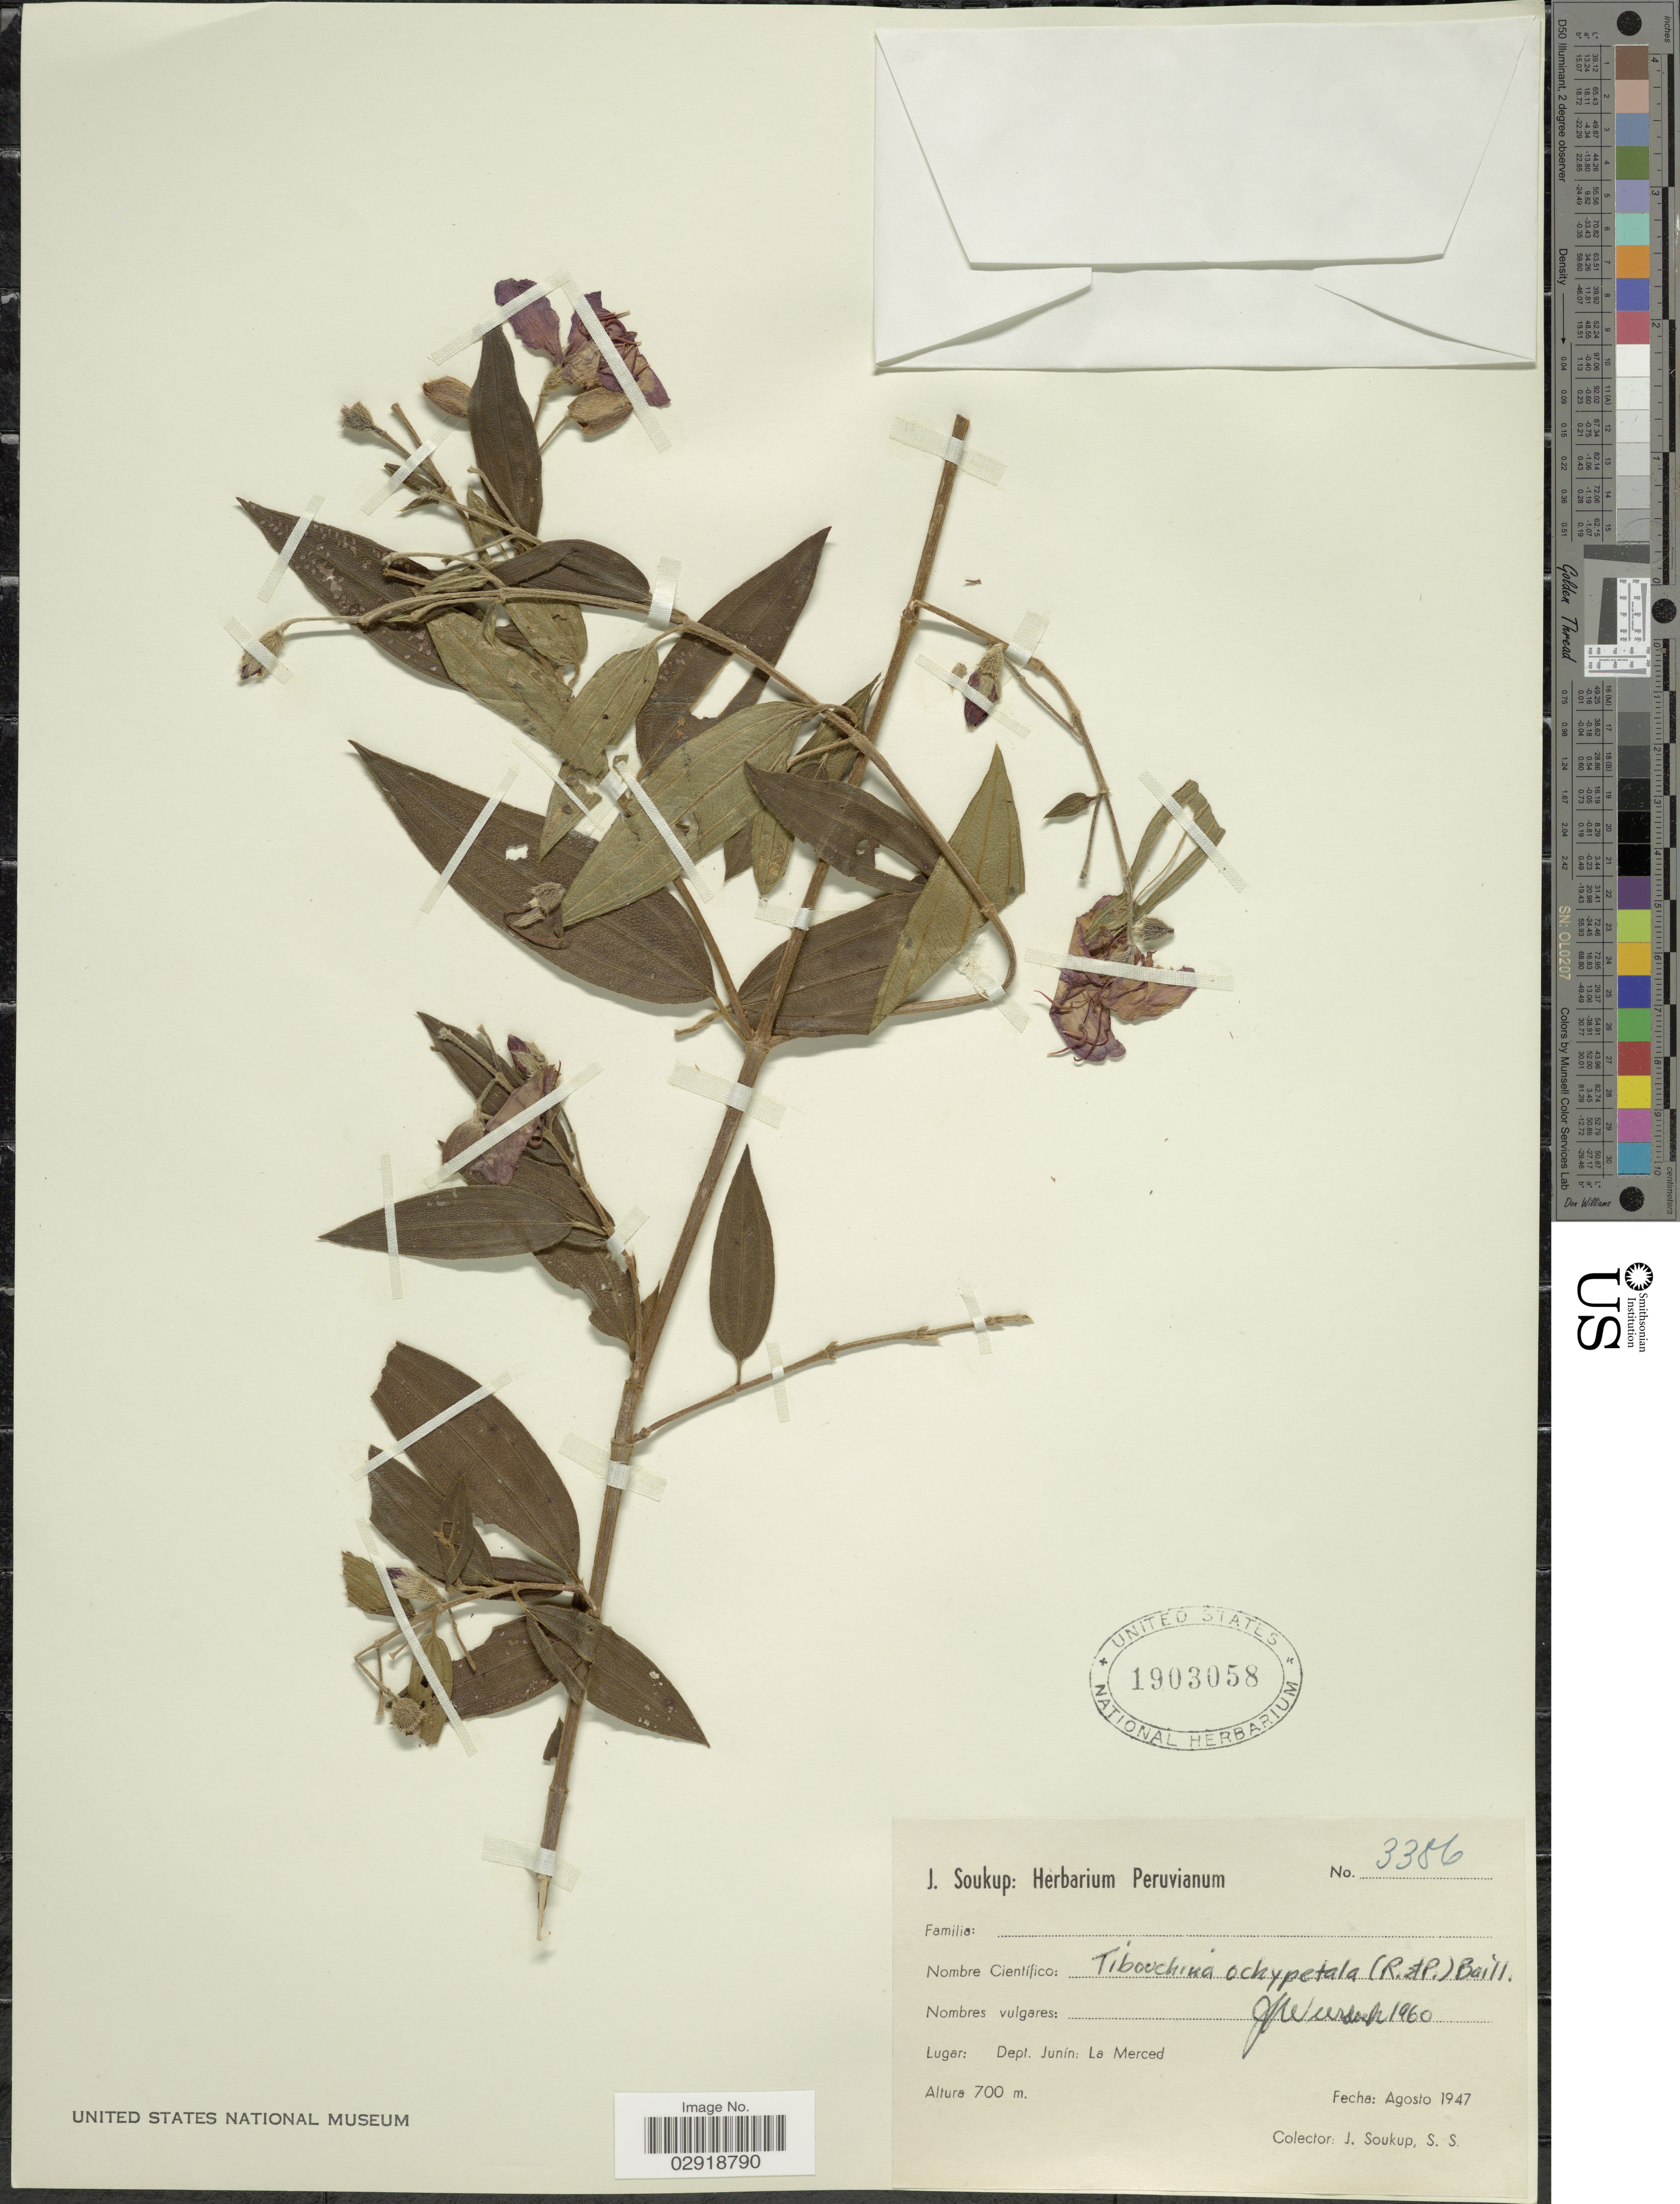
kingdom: Plantae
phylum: Tracheophyta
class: Magnoliopsida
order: Myrtales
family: Melastomataceae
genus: Pleroma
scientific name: Pleroma ochypetalum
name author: (Ruiz & Pav.) D. Don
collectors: J. Soukop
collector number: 3386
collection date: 1947-08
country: Peru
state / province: Junín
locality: Dept. Junín: La Merced.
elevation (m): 700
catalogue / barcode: US 1903058